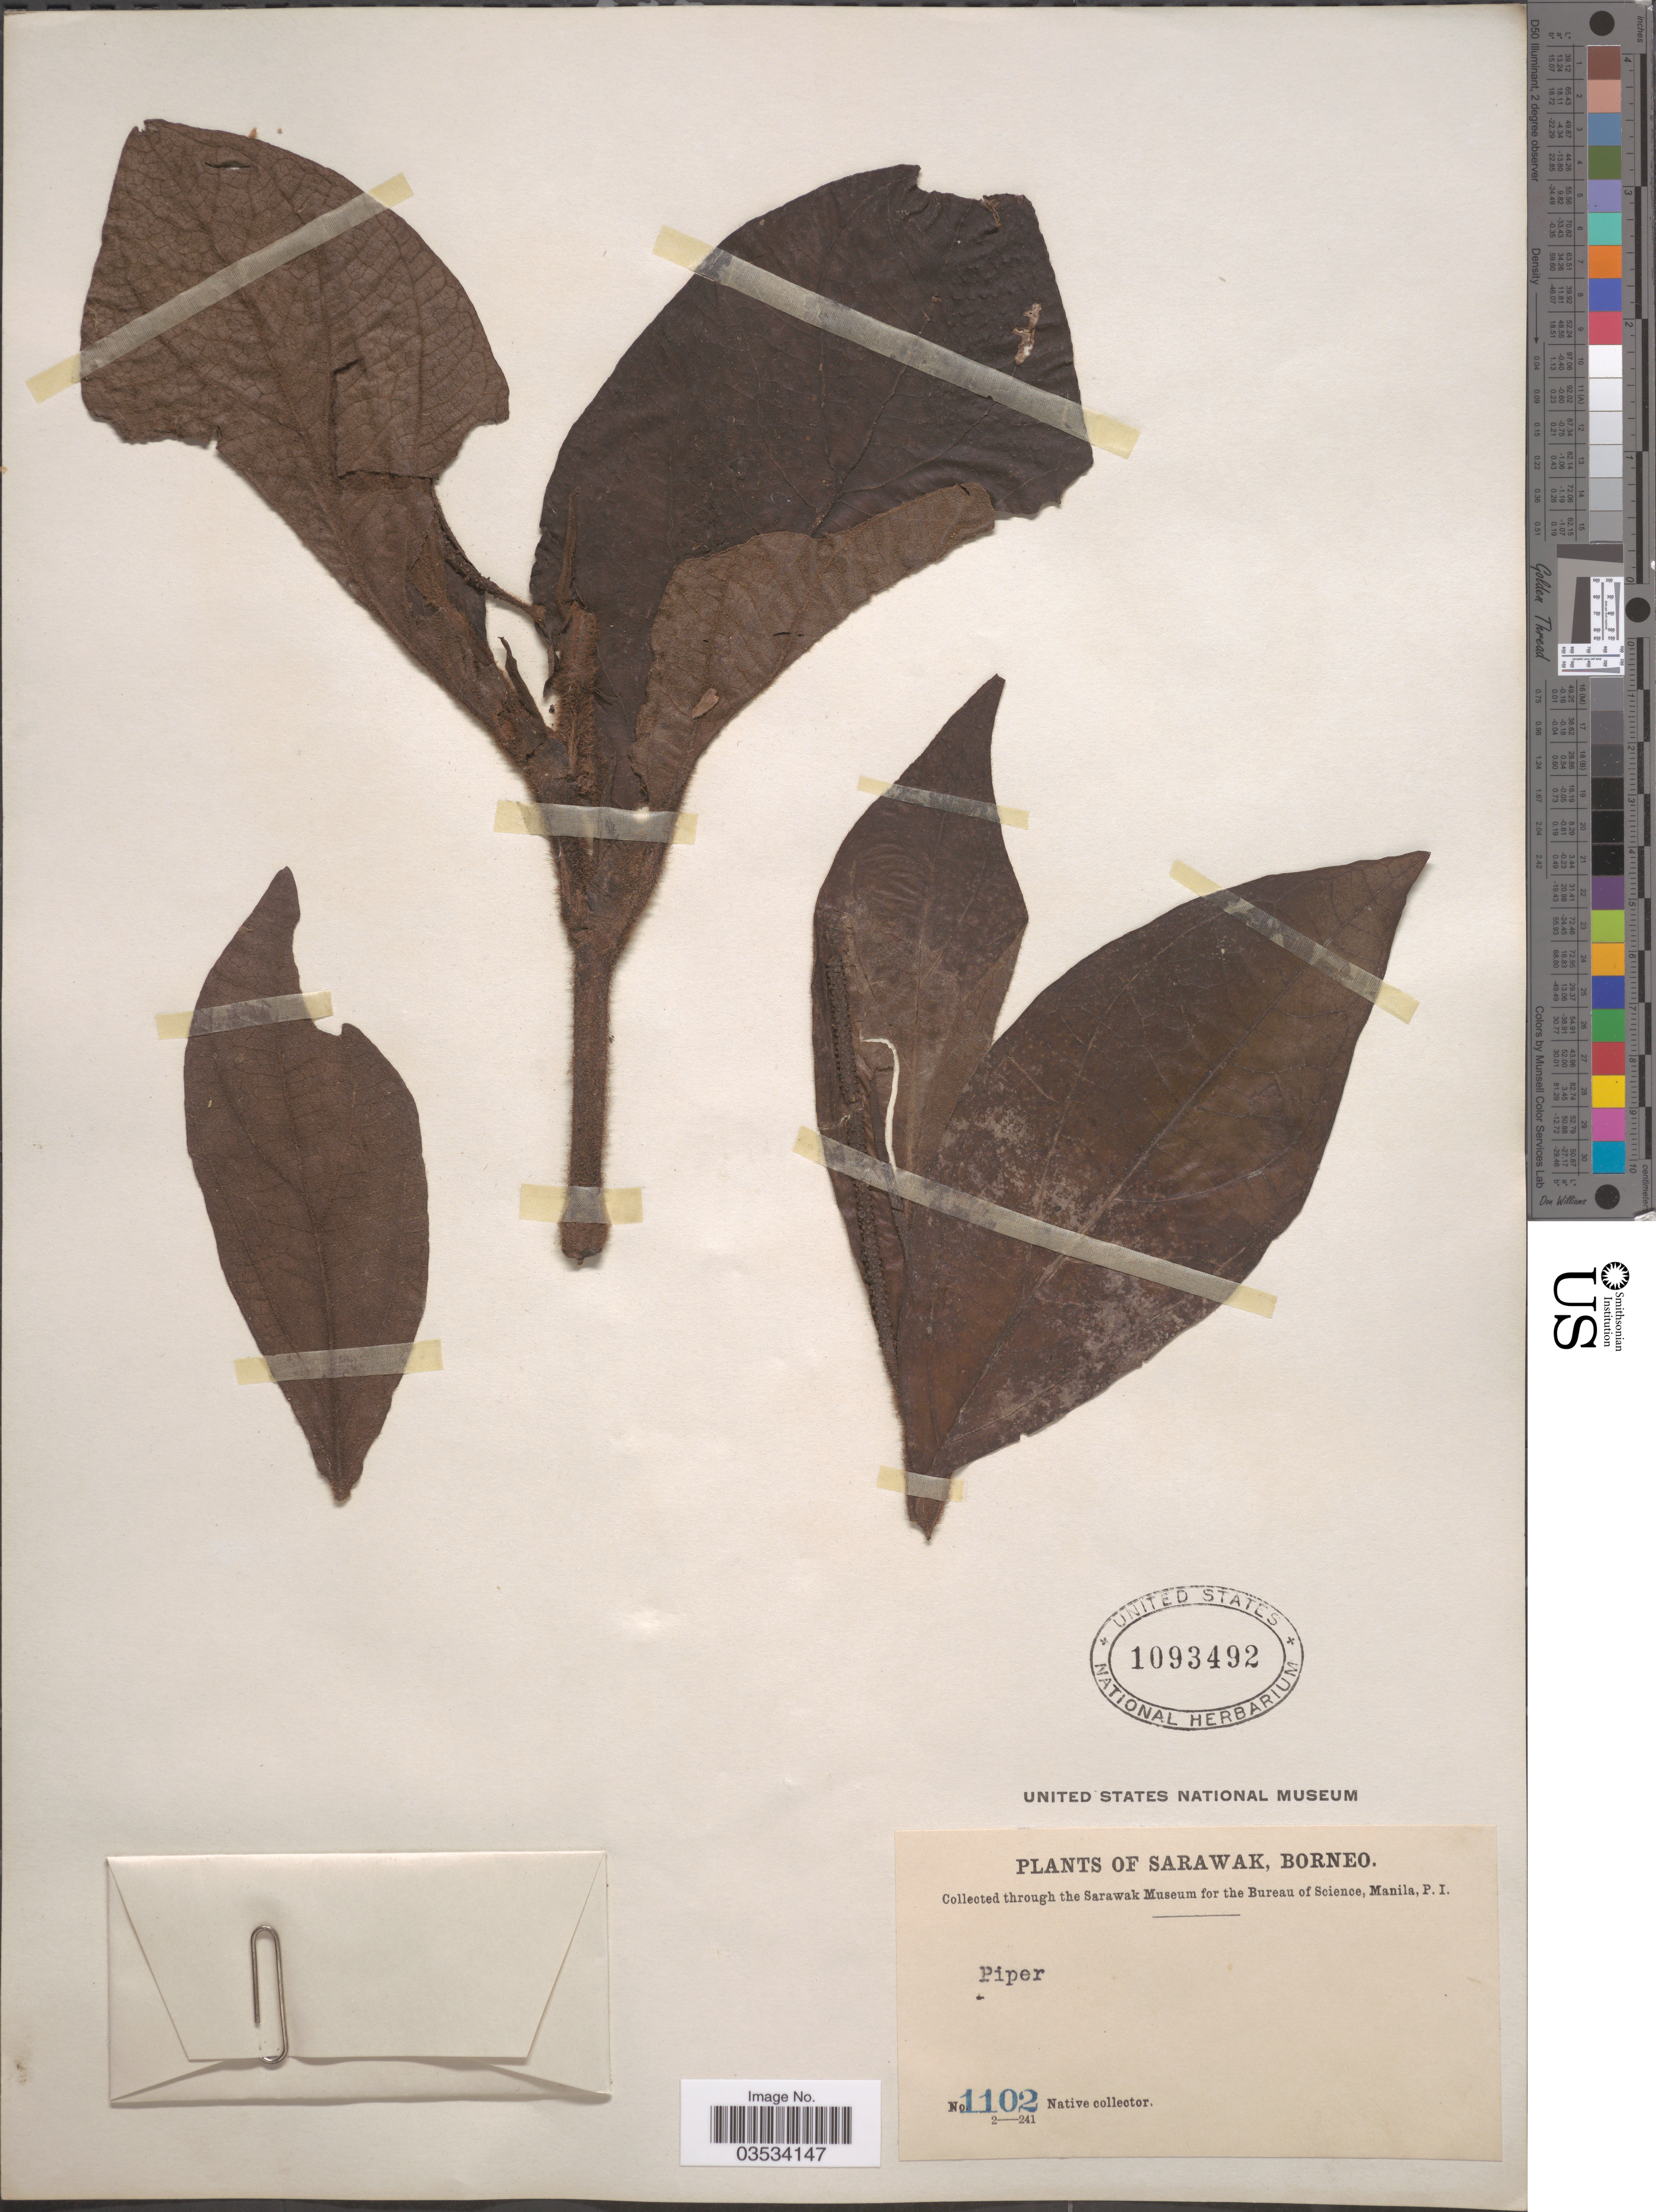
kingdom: Plantae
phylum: Tracheophyta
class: Magnoliopsida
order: Piperales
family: Piperaceae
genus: Piper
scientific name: Piper sp.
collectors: Native collector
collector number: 1102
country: Malaysia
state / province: Sarawak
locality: Borneo.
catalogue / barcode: US 1093492